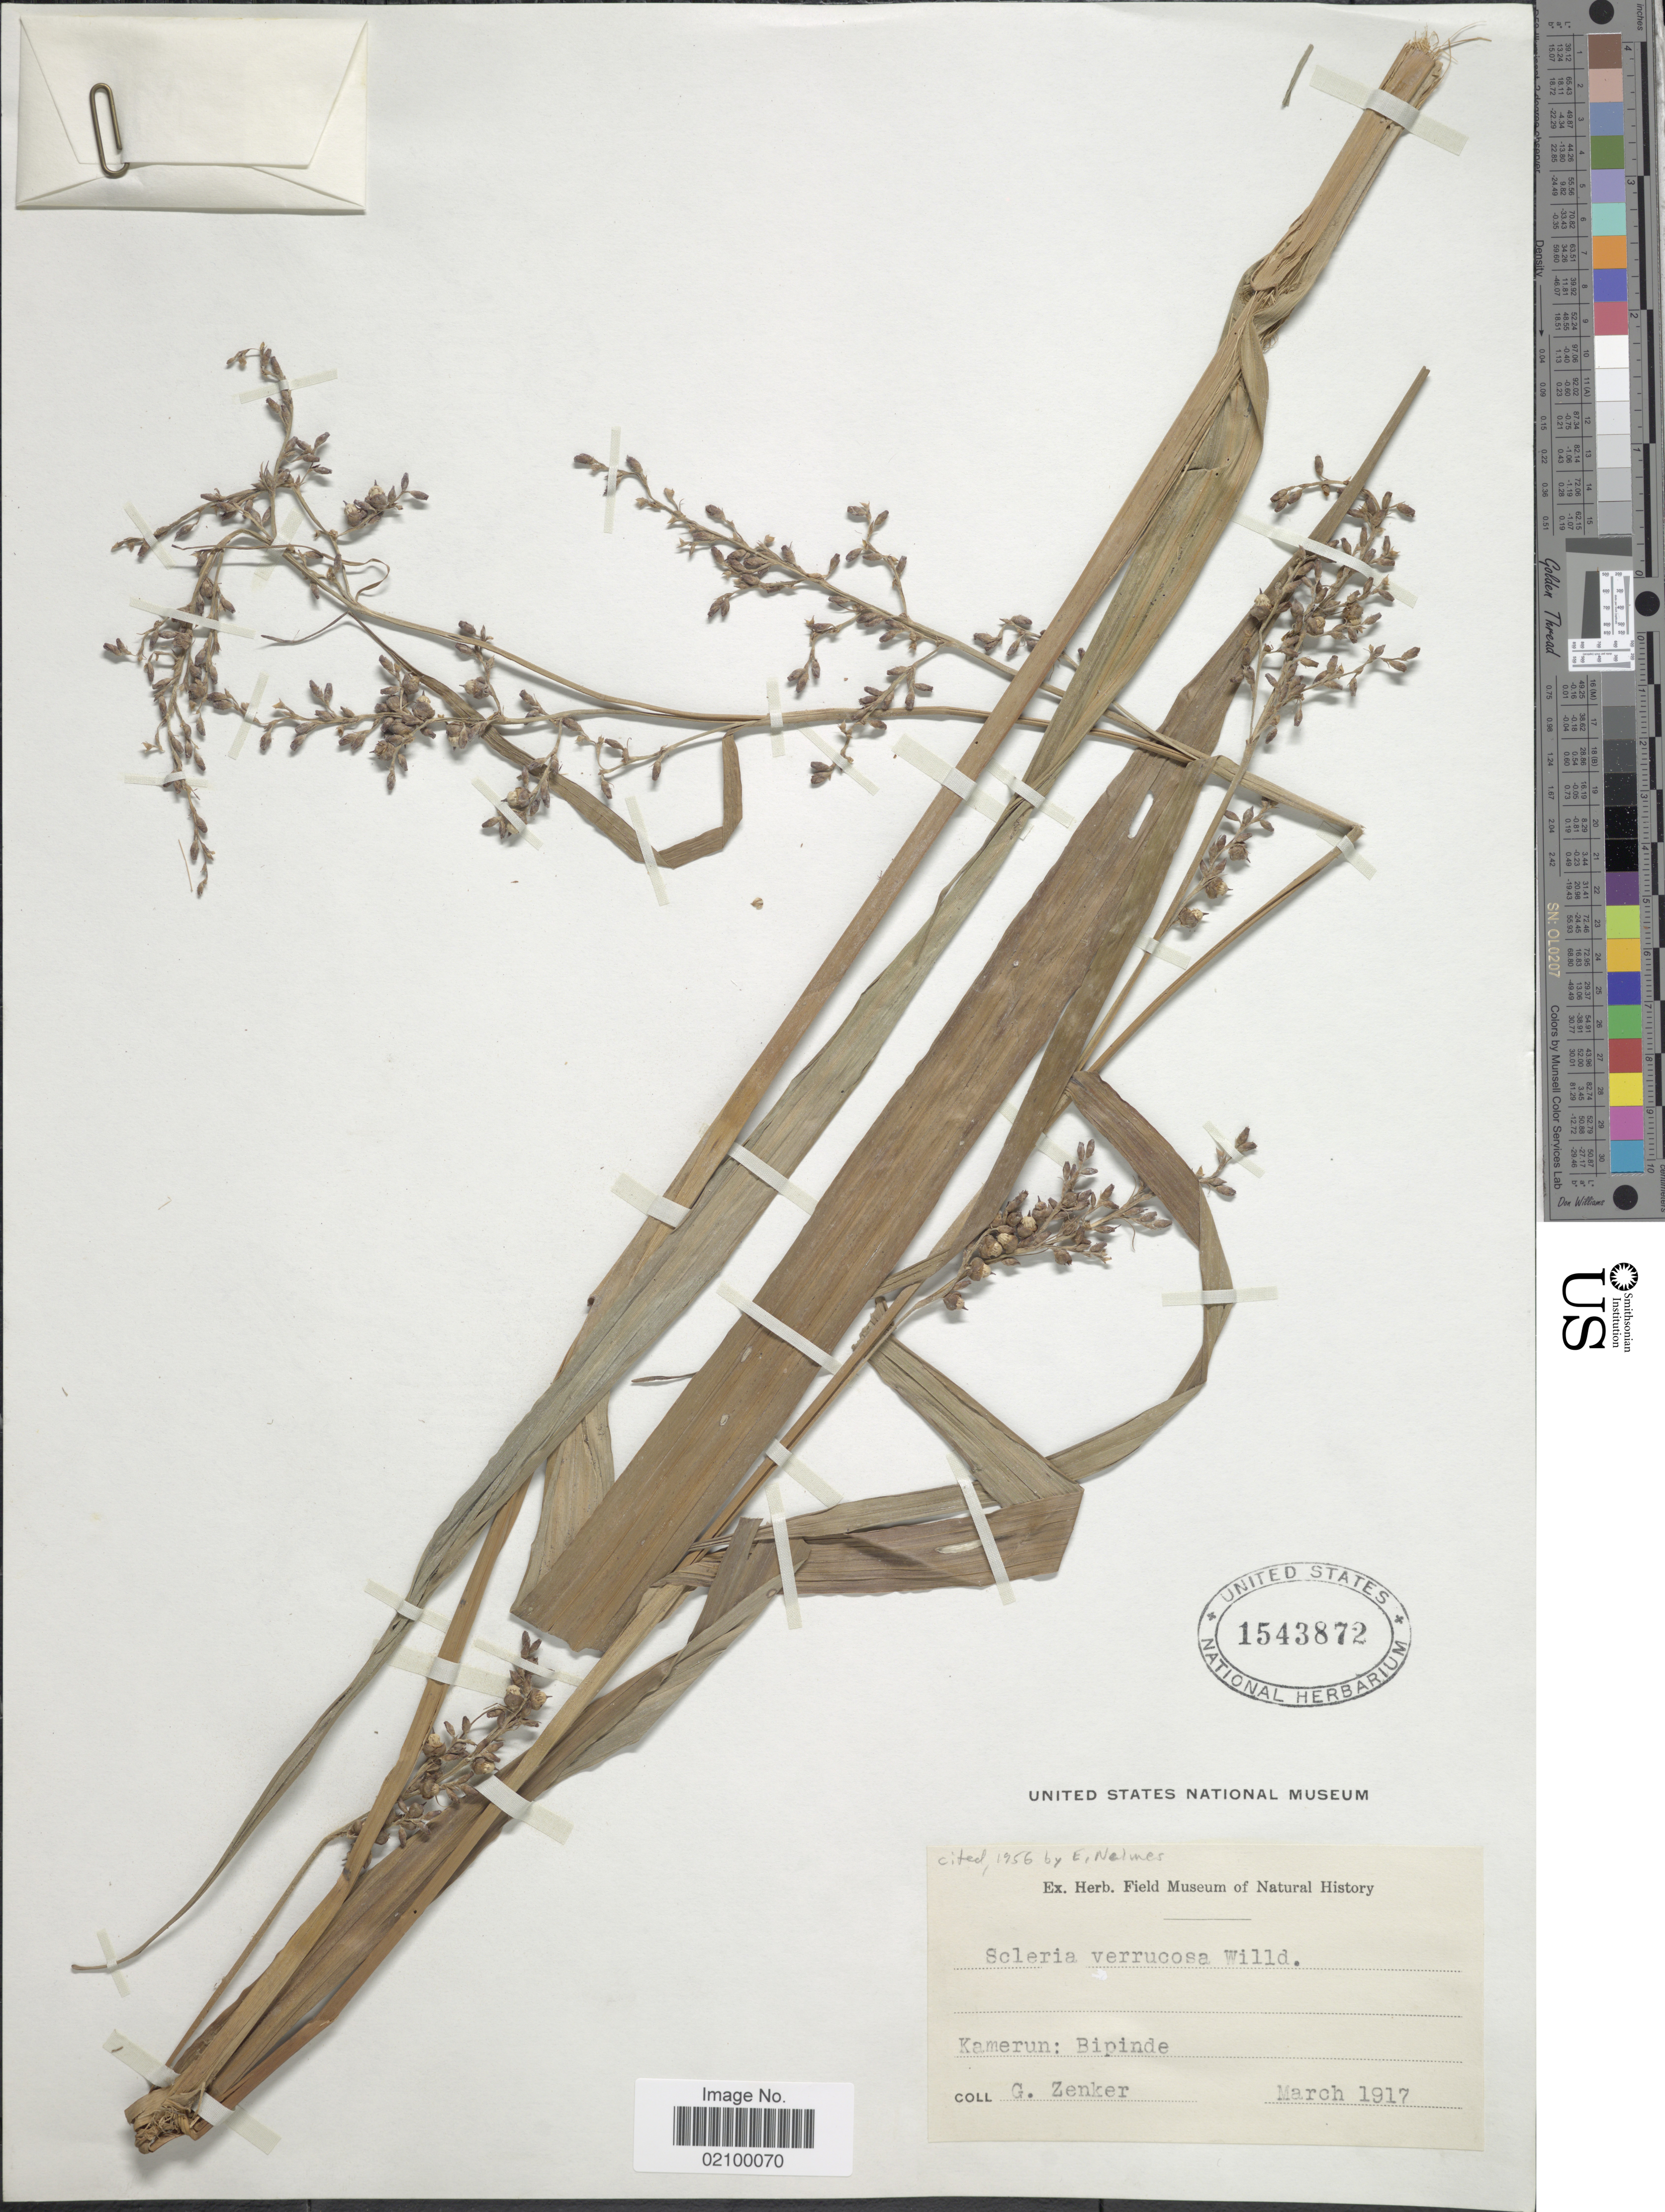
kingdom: Plantae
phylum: Tracheophyta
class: Liliopsida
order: Poales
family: Cyperaceae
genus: Scleria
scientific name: Scleria verrucosa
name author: Willd.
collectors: G. A. Zenker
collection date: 1917-03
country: Cameroon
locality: Bipinde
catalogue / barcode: US 1543872